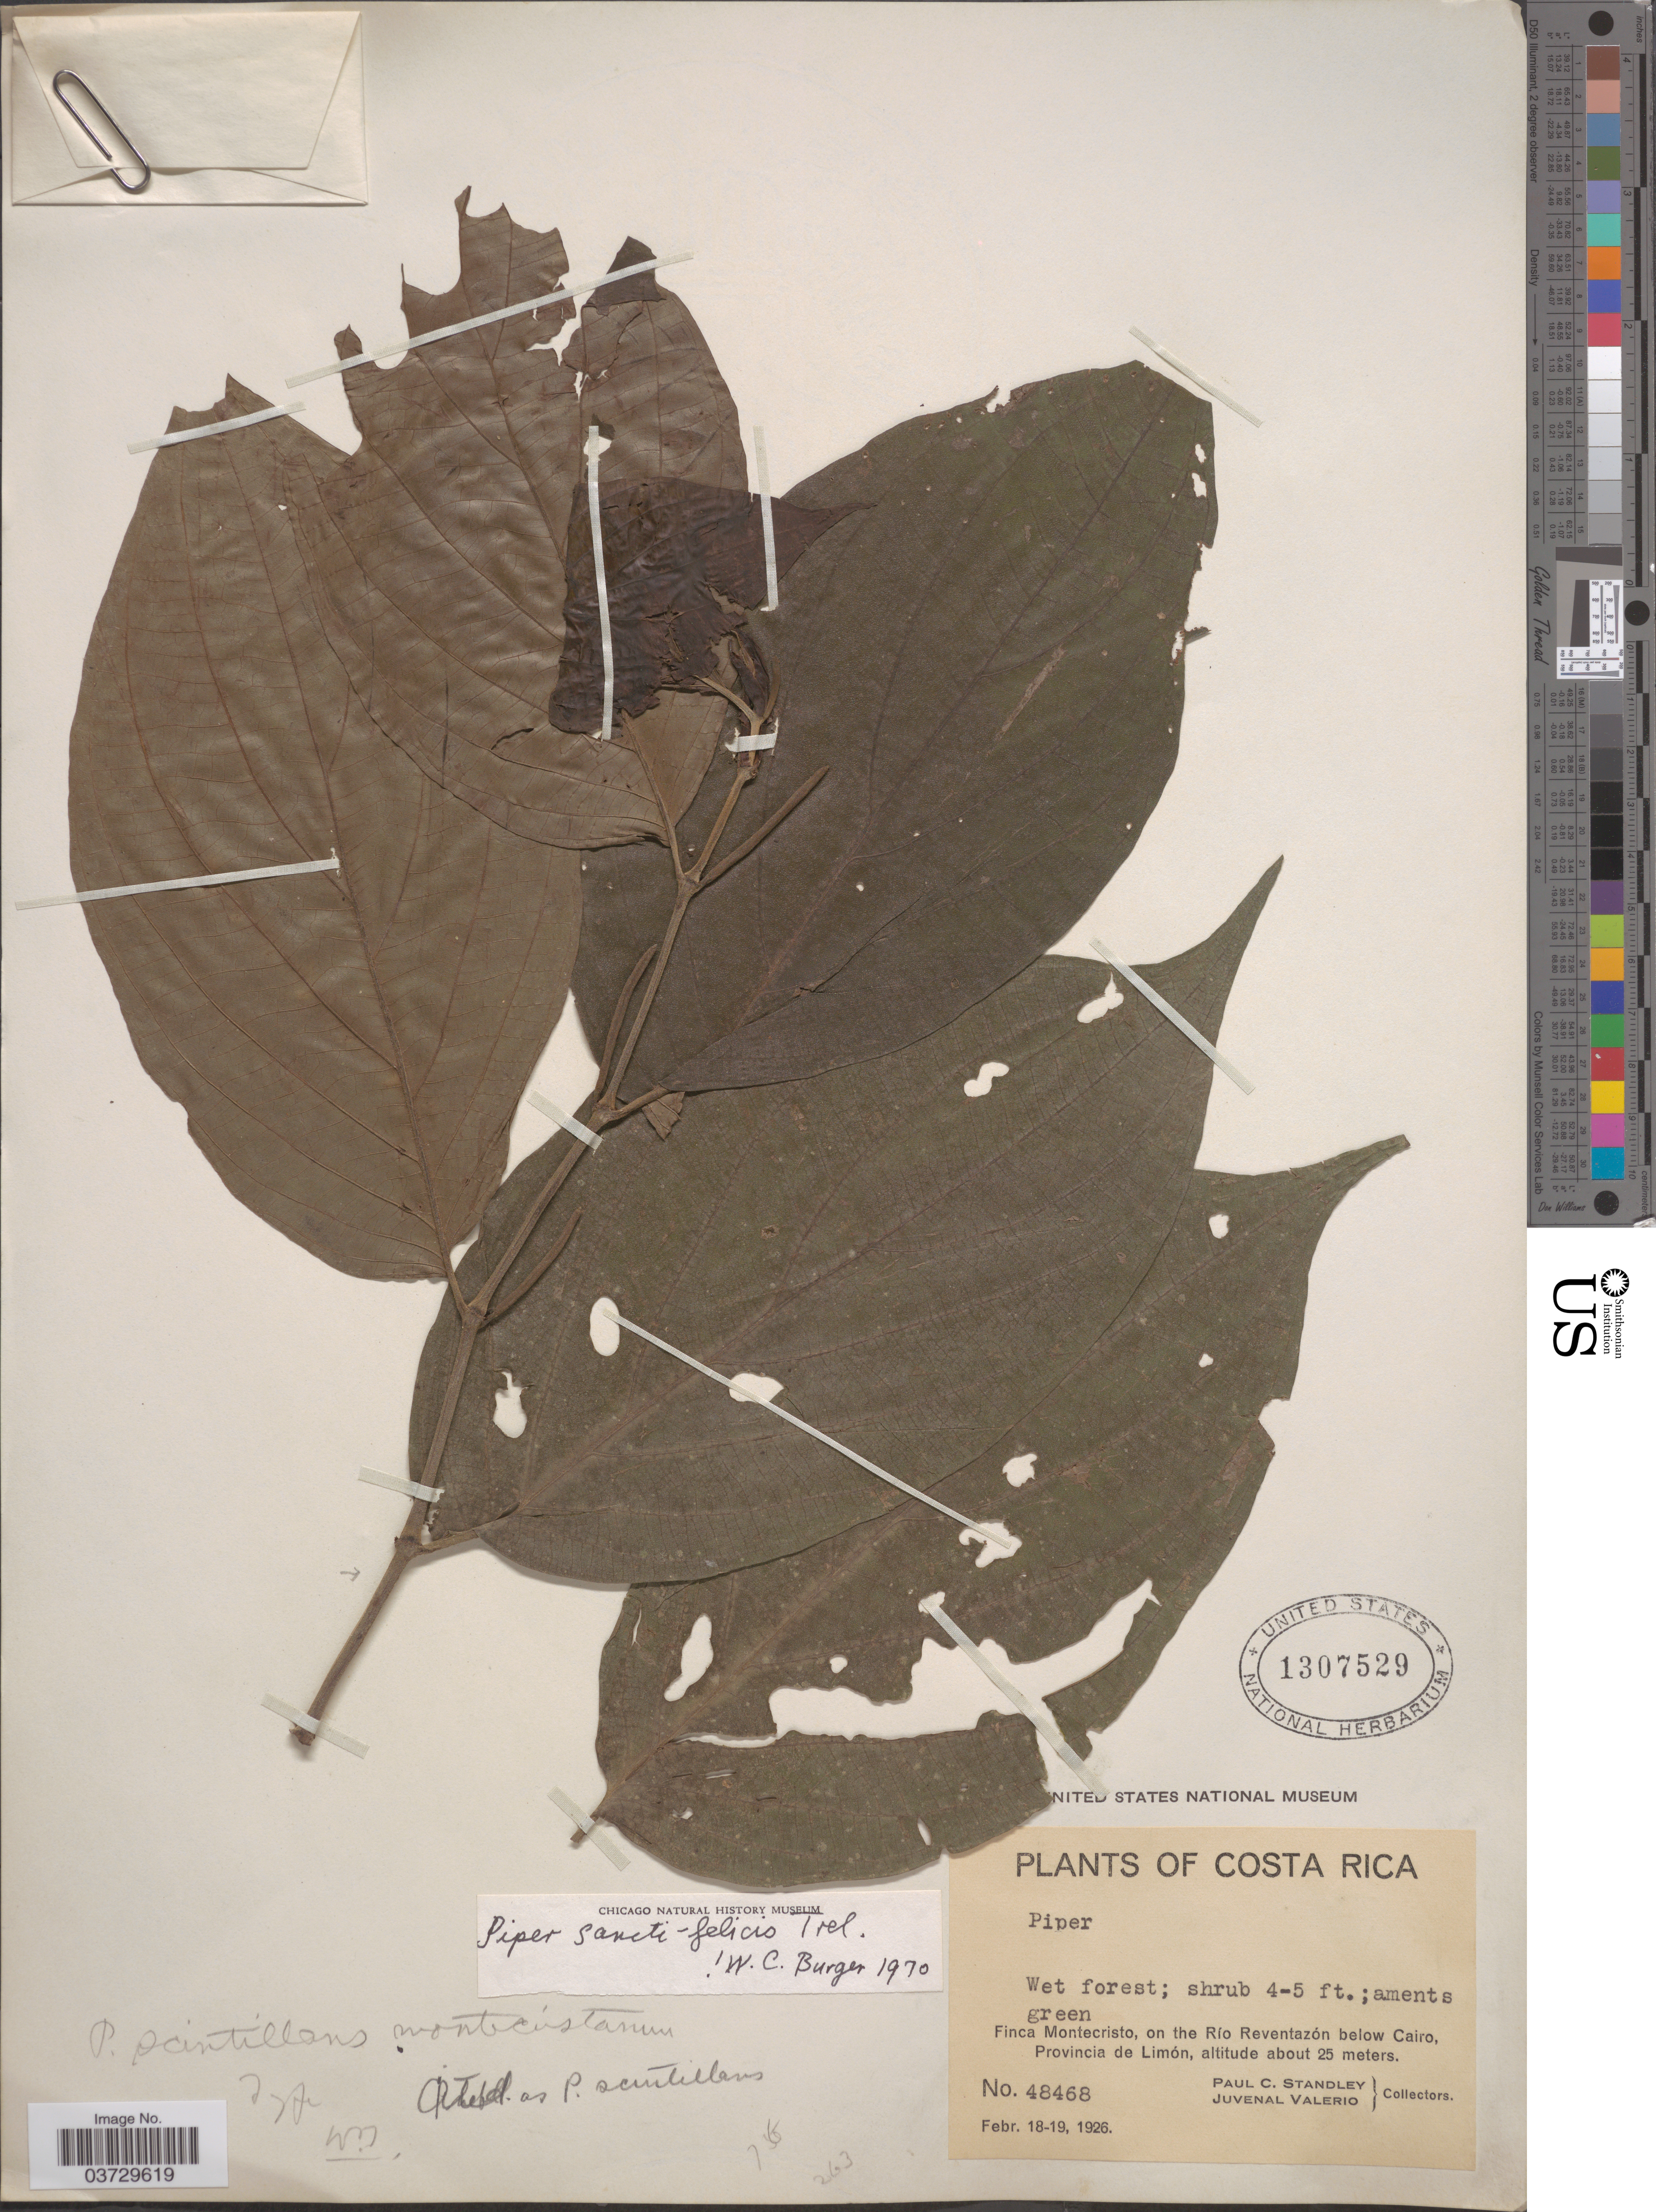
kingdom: Plantae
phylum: Tracheophyta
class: Magnoliopsida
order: Piperales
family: Piperaceae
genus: Piper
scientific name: Piper sancti-felicis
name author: Trel.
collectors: P. C. Standley & J. Valerio R.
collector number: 48468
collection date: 1926-02-18/1926-02-19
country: Costa Rica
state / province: Limón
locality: Finca Montecristo, on the Río Reventazón below Cairo.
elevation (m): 25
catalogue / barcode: US 1307529